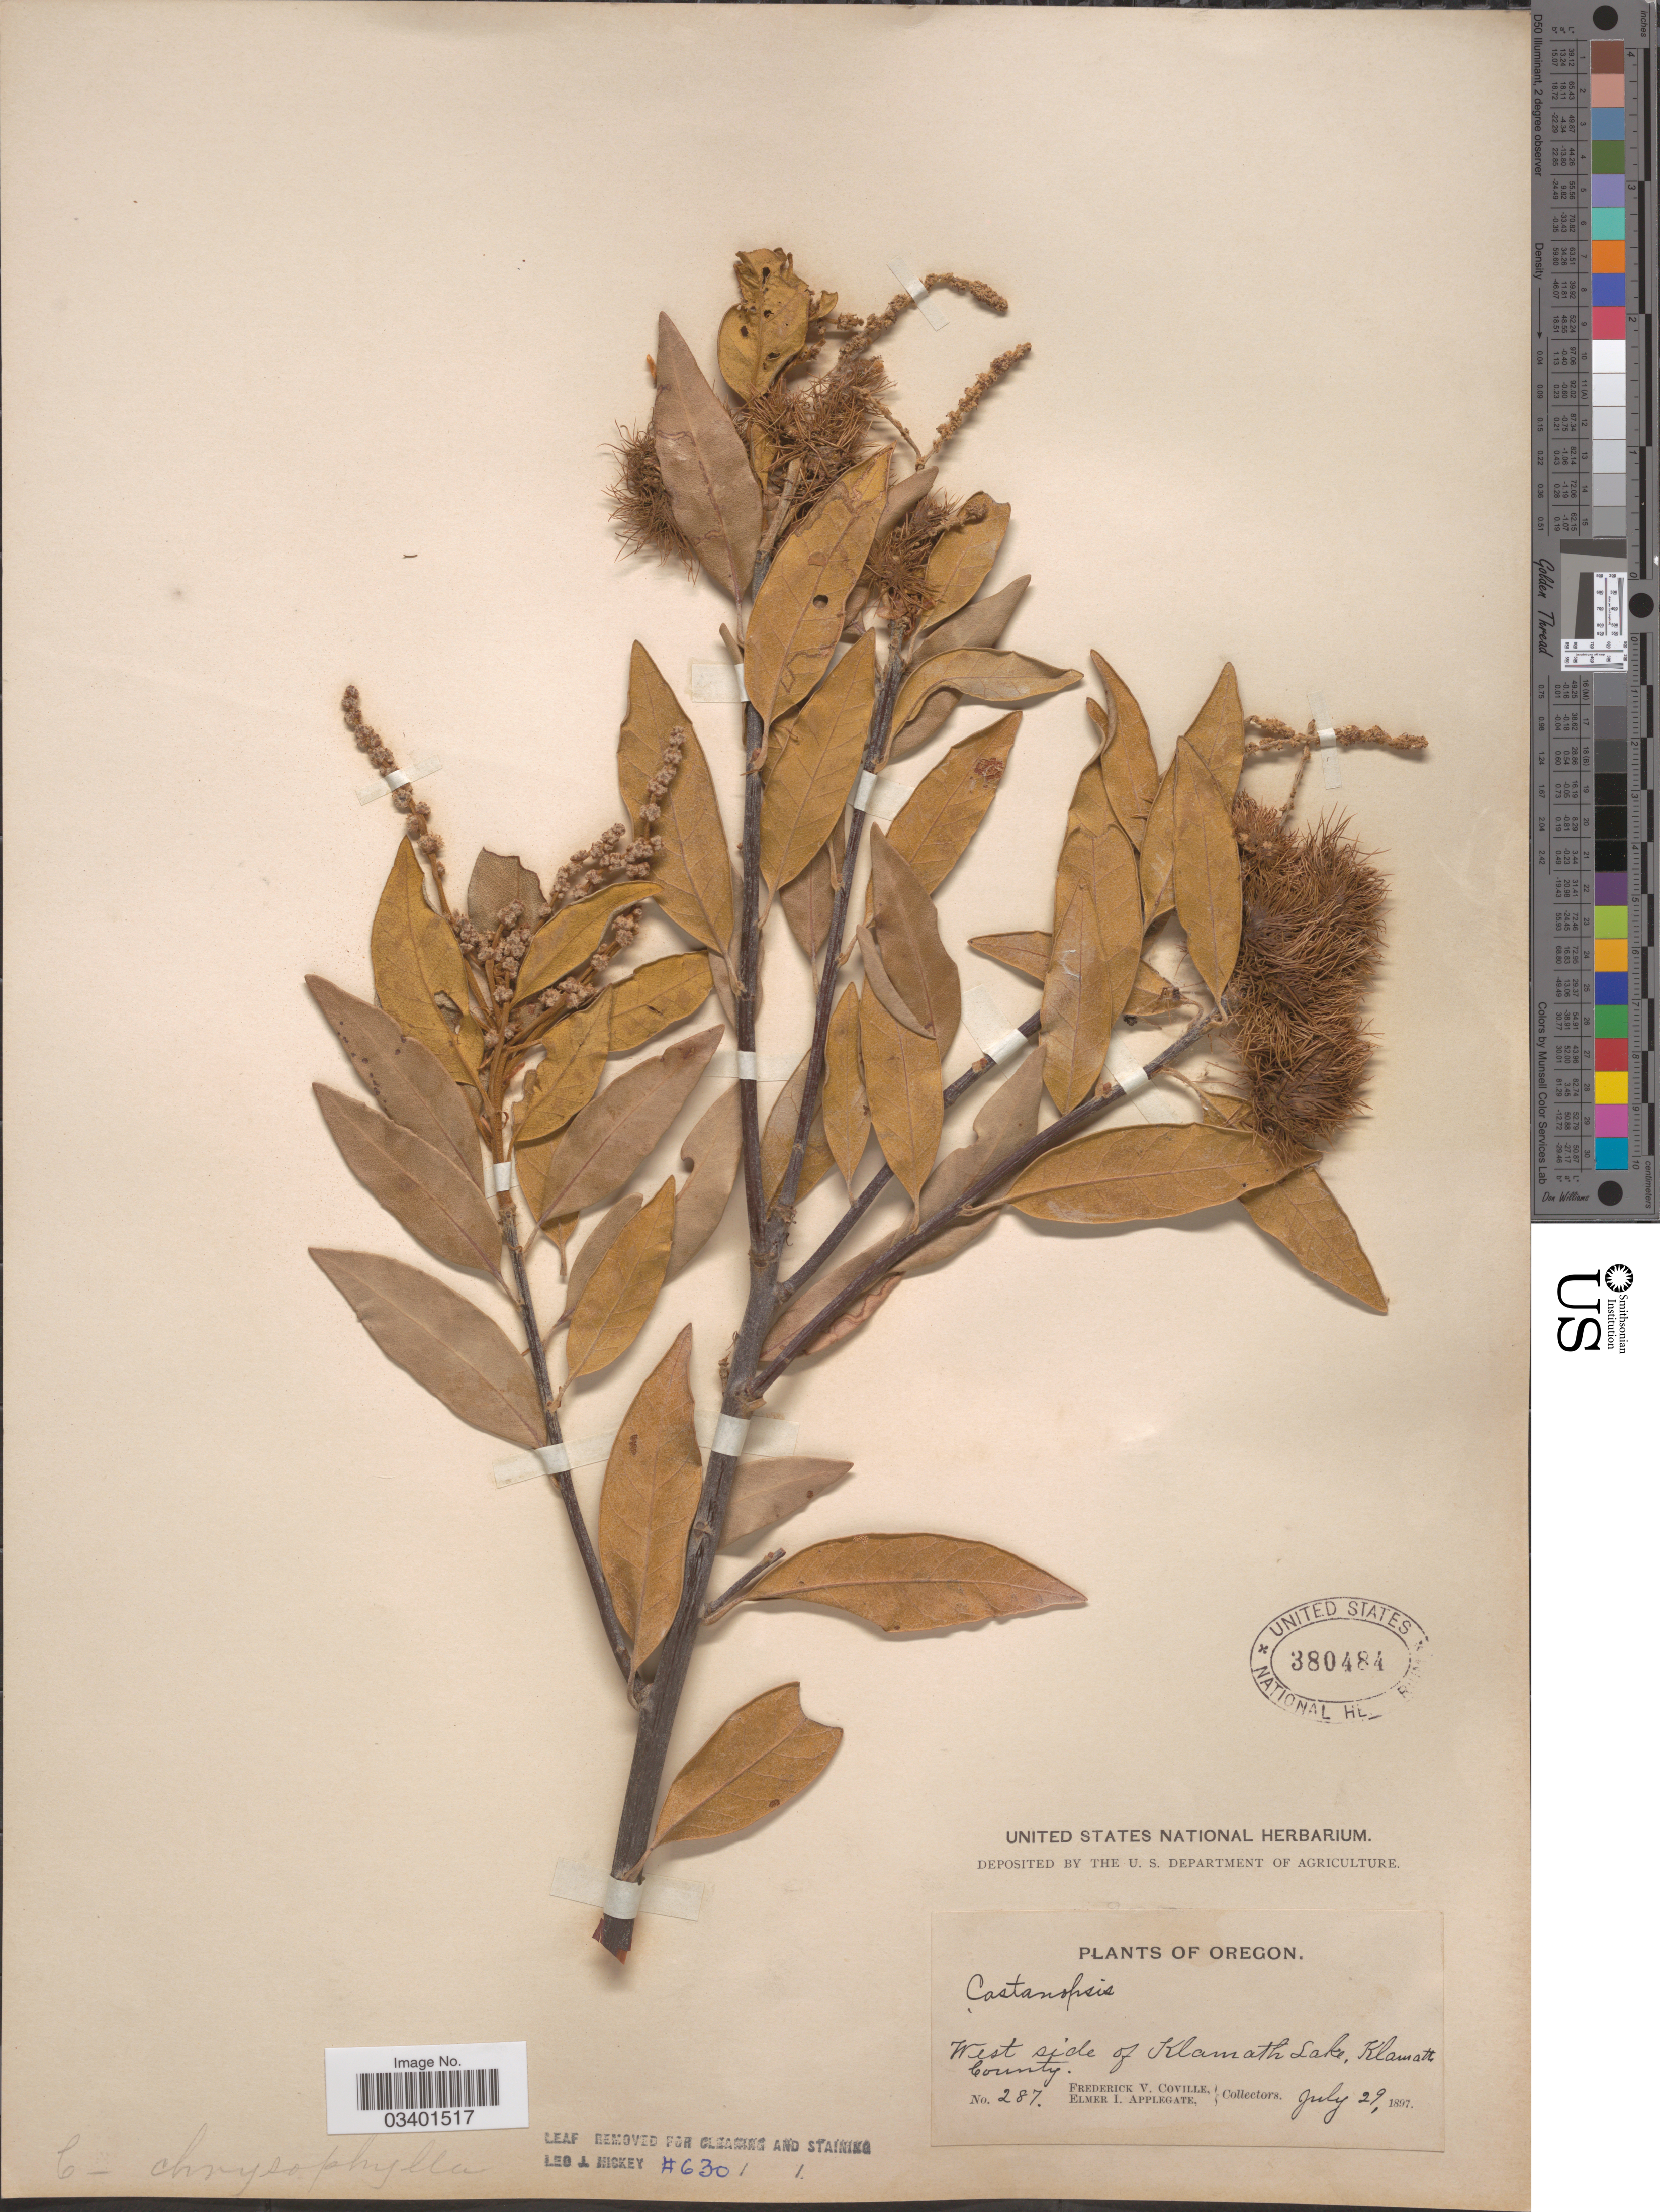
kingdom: Plantae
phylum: Tracheophyta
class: Magnoliopsida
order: Fagales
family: Fagaceae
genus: Chrysolepis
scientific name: Chrysolepis chrysophylla var. minor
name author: (Benth.) A. DC.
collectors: F. V. Coville & E. I. Applegate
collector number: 287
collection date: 1897-07-29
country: United States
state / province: Oregon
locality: West side of Klamath Lake, Klamath County.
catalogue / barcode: US 380484